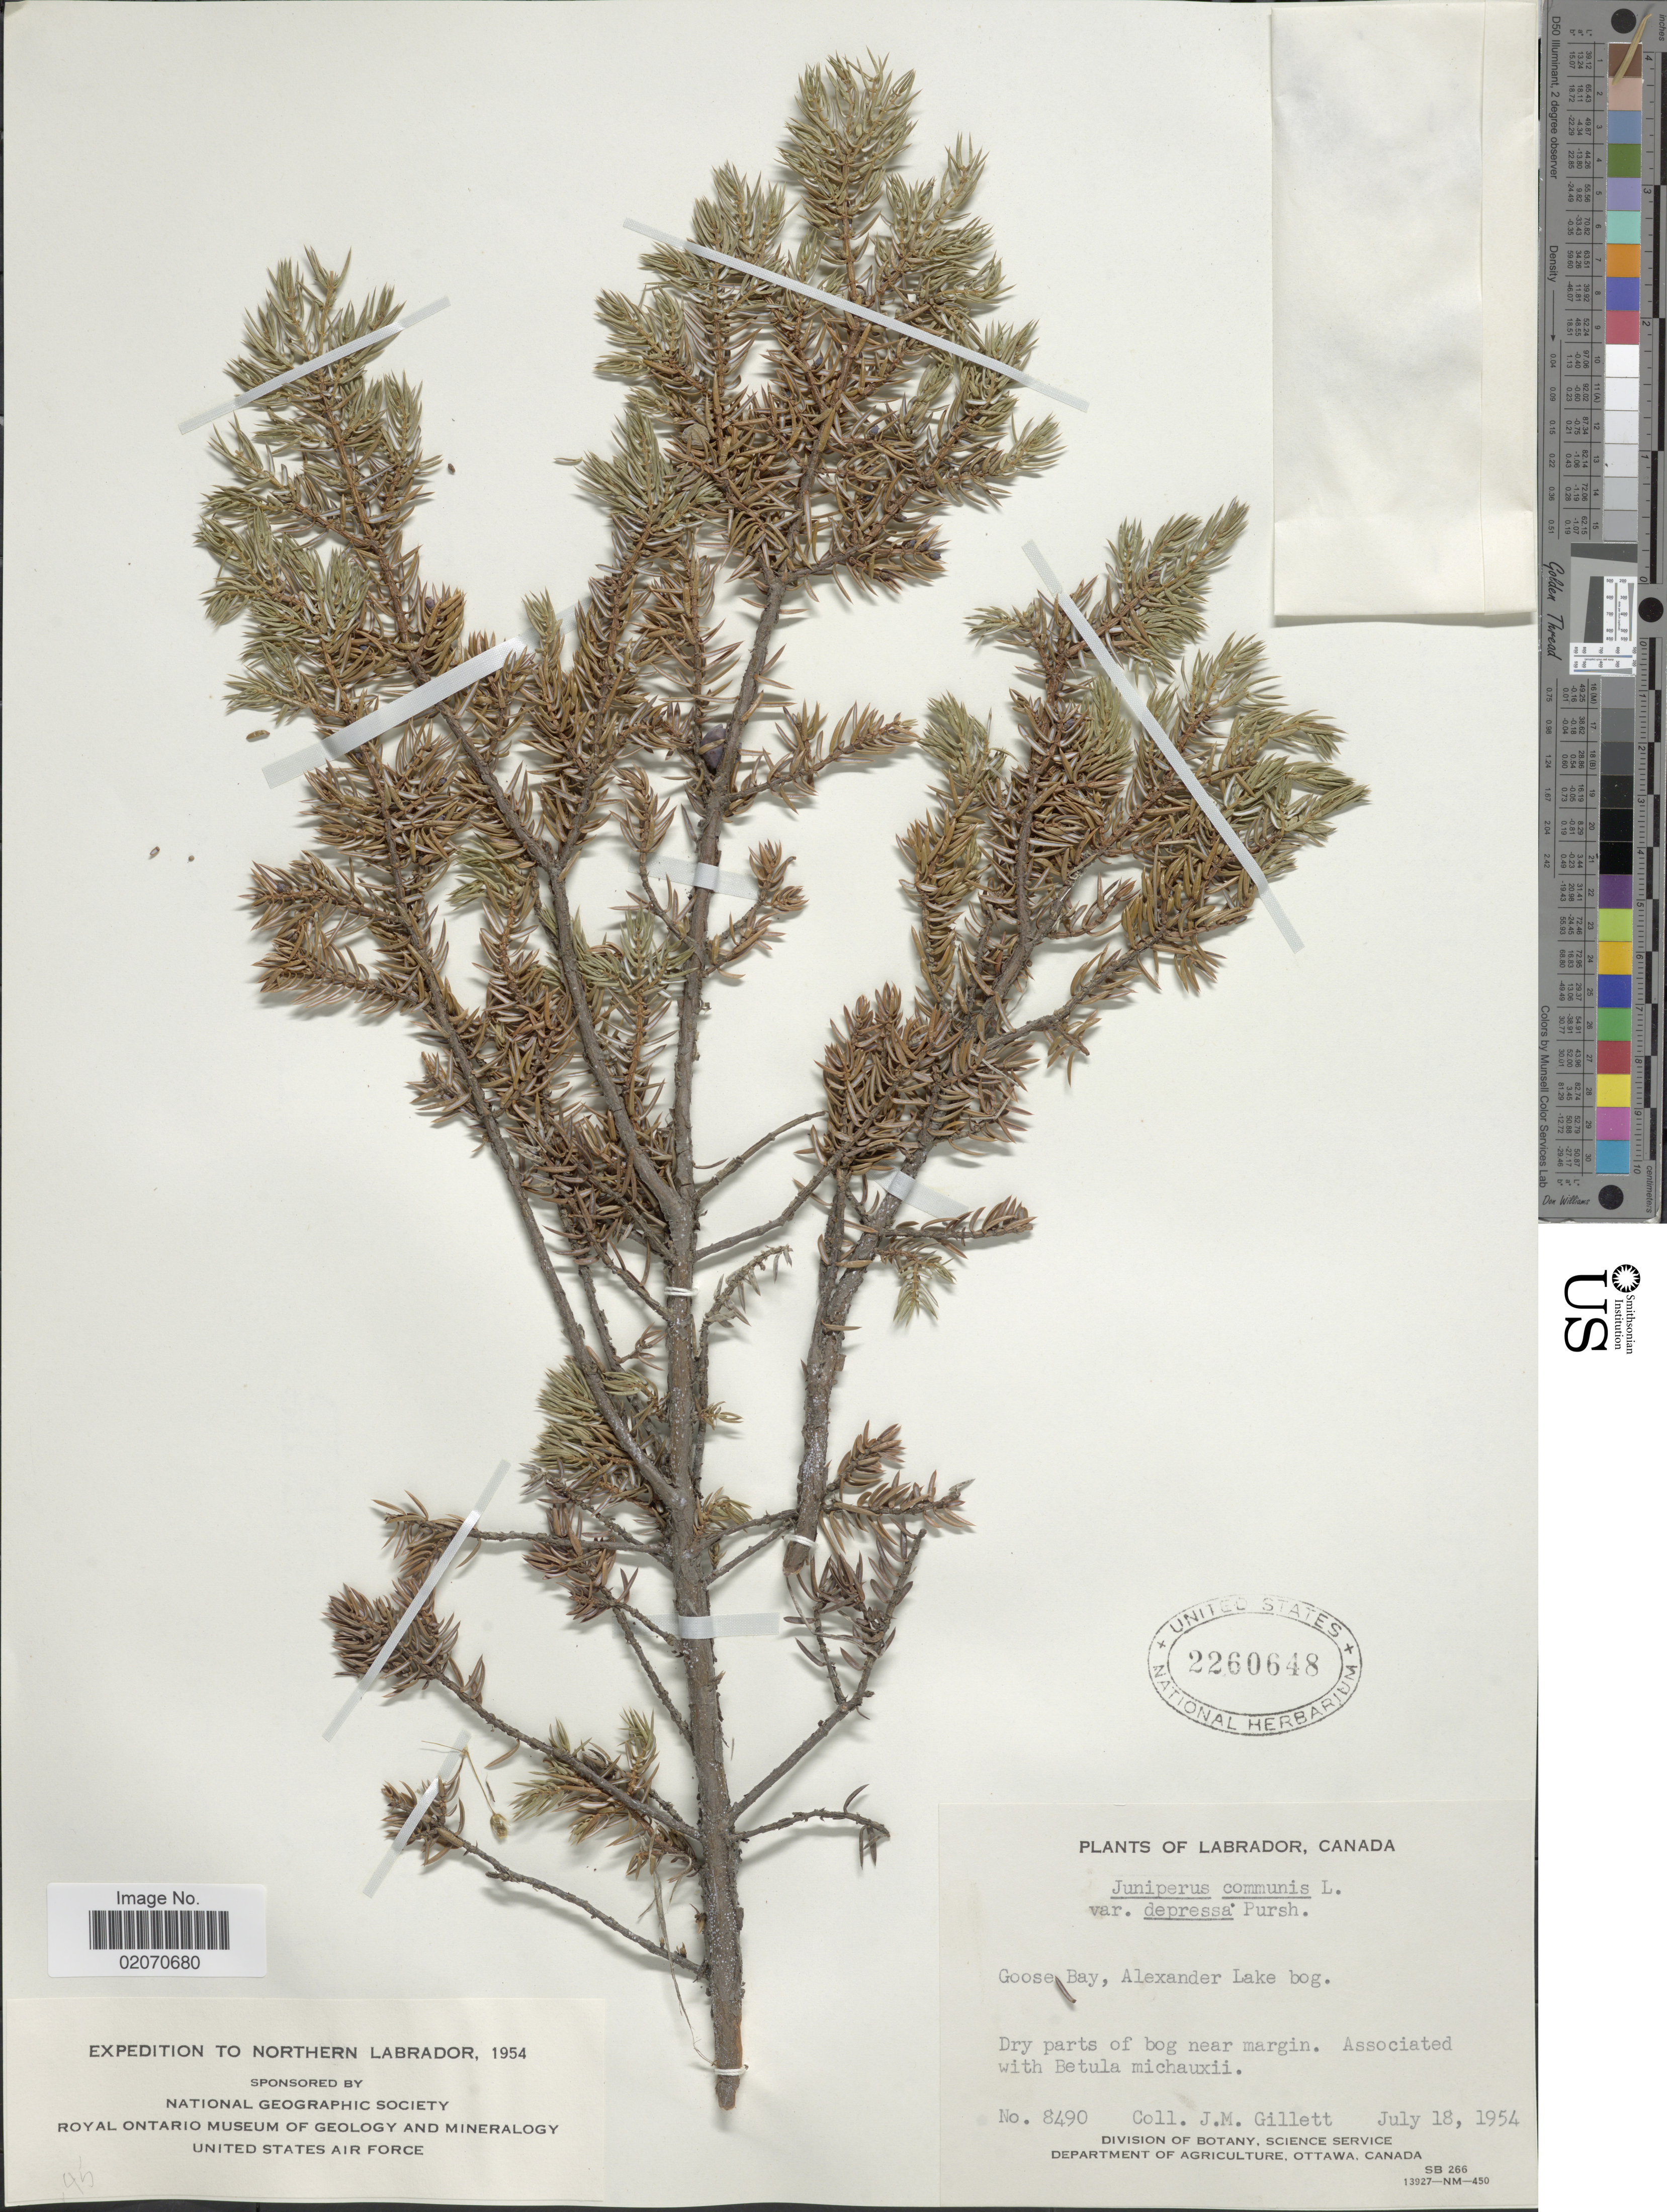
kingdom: Plantae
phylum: Tracheophyta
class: Pinopsida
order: Pinales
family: Cupressaceae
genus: Juniperus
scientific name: Juniperus communis var. depressa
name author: Pursh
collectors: J. M. Gillett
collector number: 8490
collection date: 1954-07-18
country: Canada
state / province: Newfoundland and Labrador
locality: Goose Bay, Alexander Lake bog. Labrador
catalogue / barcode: US 2260648